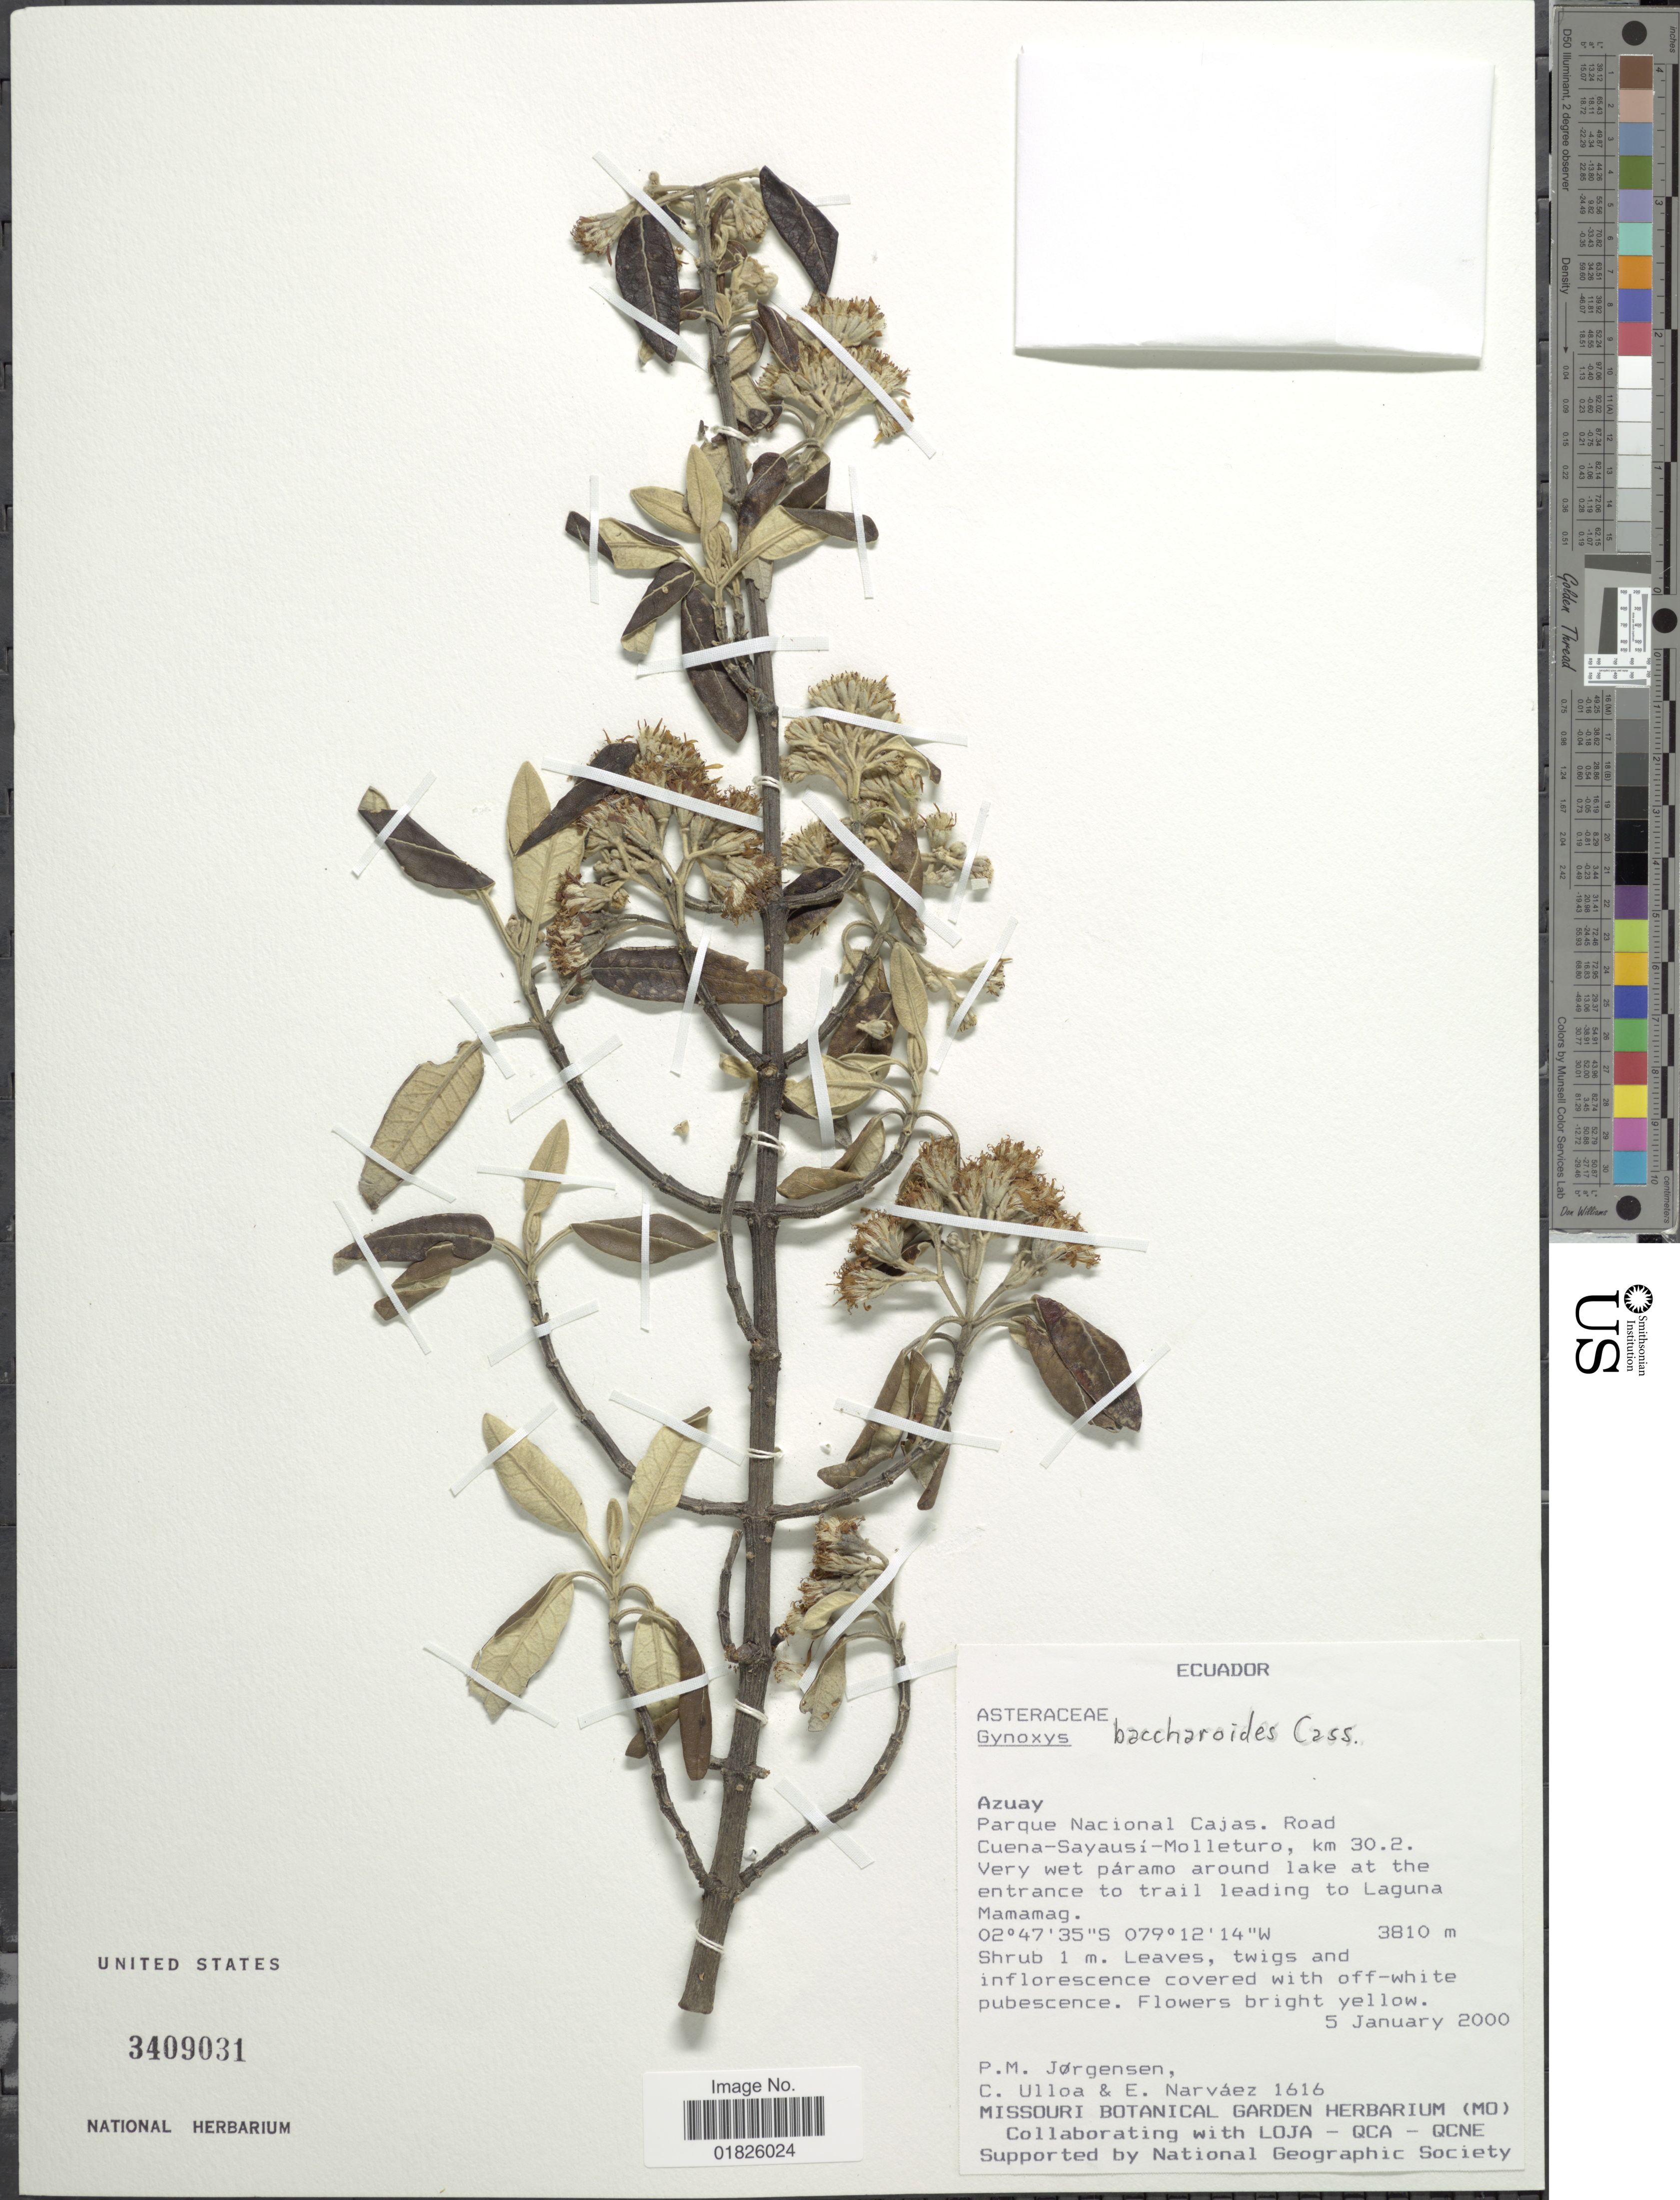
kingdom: Plantae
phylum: Tracheophyta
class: Magnoliopsida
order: Asterales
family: Asteraceae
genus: Gynoxys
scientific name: Gynoxys baccharoides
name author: (Kunth) Cass.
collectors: P. Jørgensen, C. Ulloa & E. Narváez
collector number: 1616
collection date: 2000-01-05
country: Ecuador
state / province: Azuay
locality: Parque Nacional Cajas, Road Cuena-Sayausi-Molleturo, km 30.2, around lake at the enrance to trail leading to Laguna Mamamag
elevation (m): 3810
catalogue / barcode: US 3409031